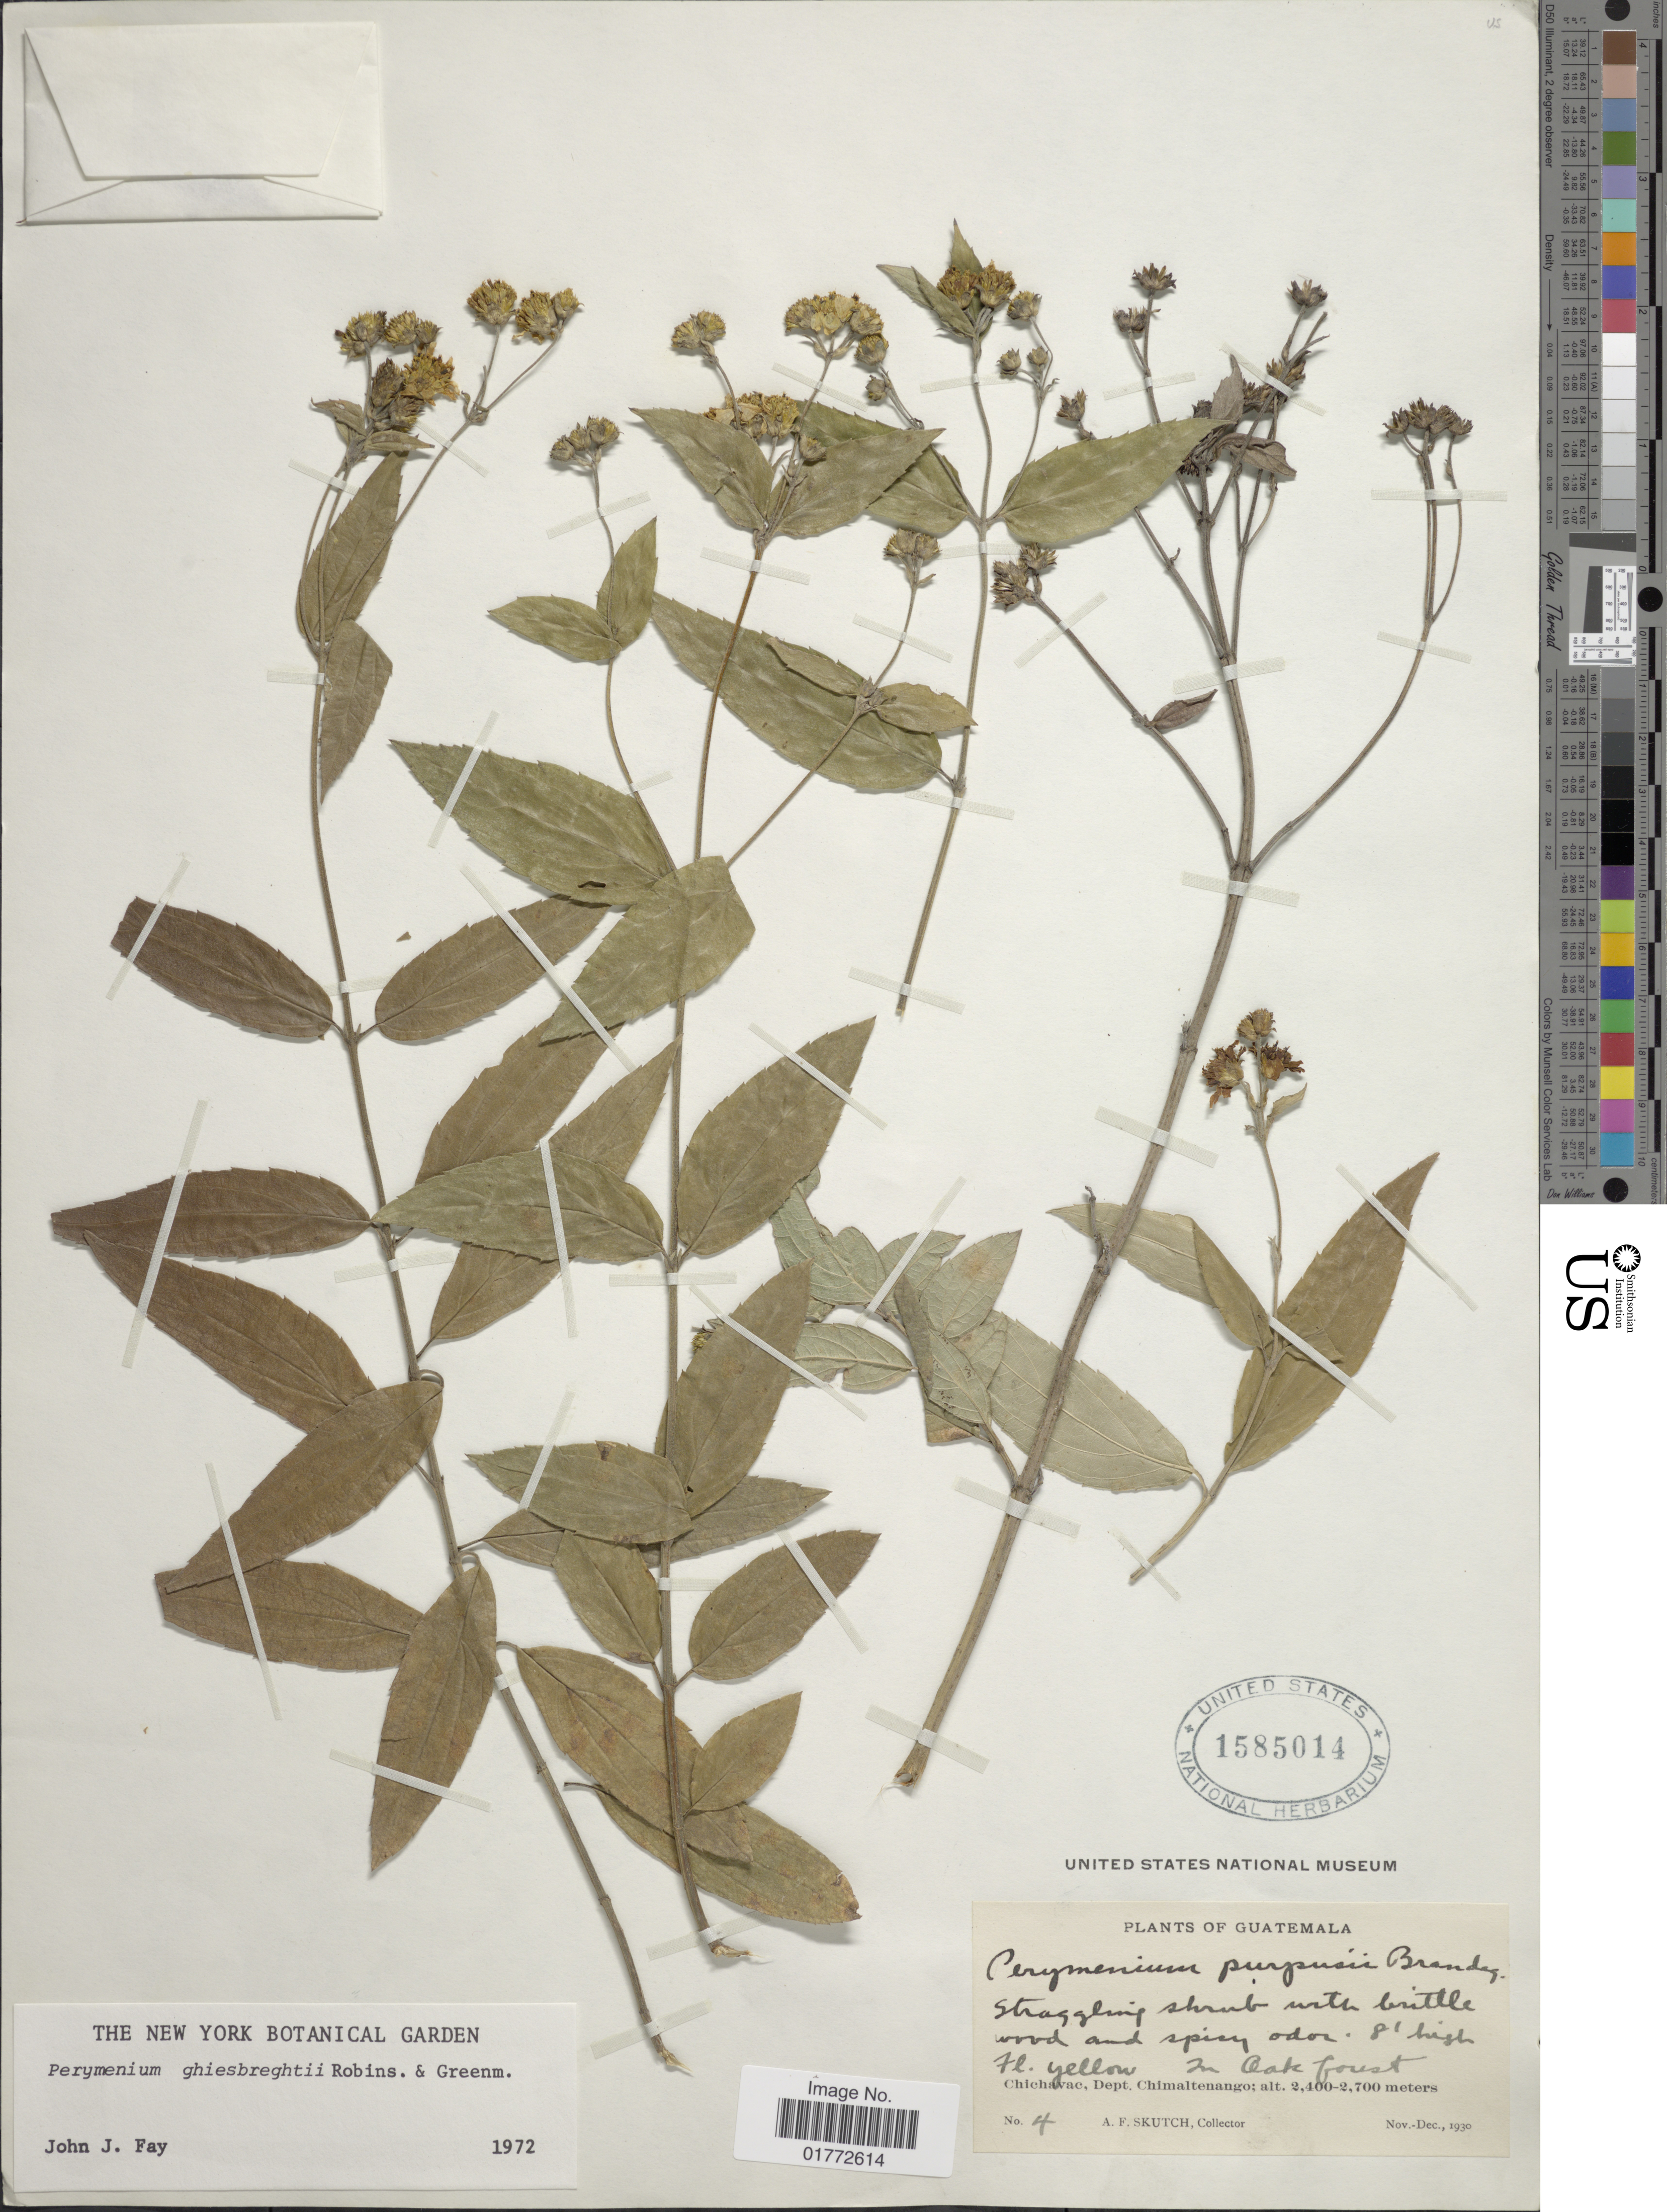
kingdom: Plantae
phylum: Tracheophyta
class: Magnoliopsida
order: Asterales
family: Asteraceae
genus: Perymenium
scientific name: Perymenium ghiesbreghtii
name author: B.L. Rob. & Greenm.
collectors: A. F. Skutch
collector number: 4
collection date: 1930-11/1930-12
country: Guatemala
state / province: Chimaltenango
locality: Chichawac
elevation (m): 2400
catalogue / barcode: US 1585014